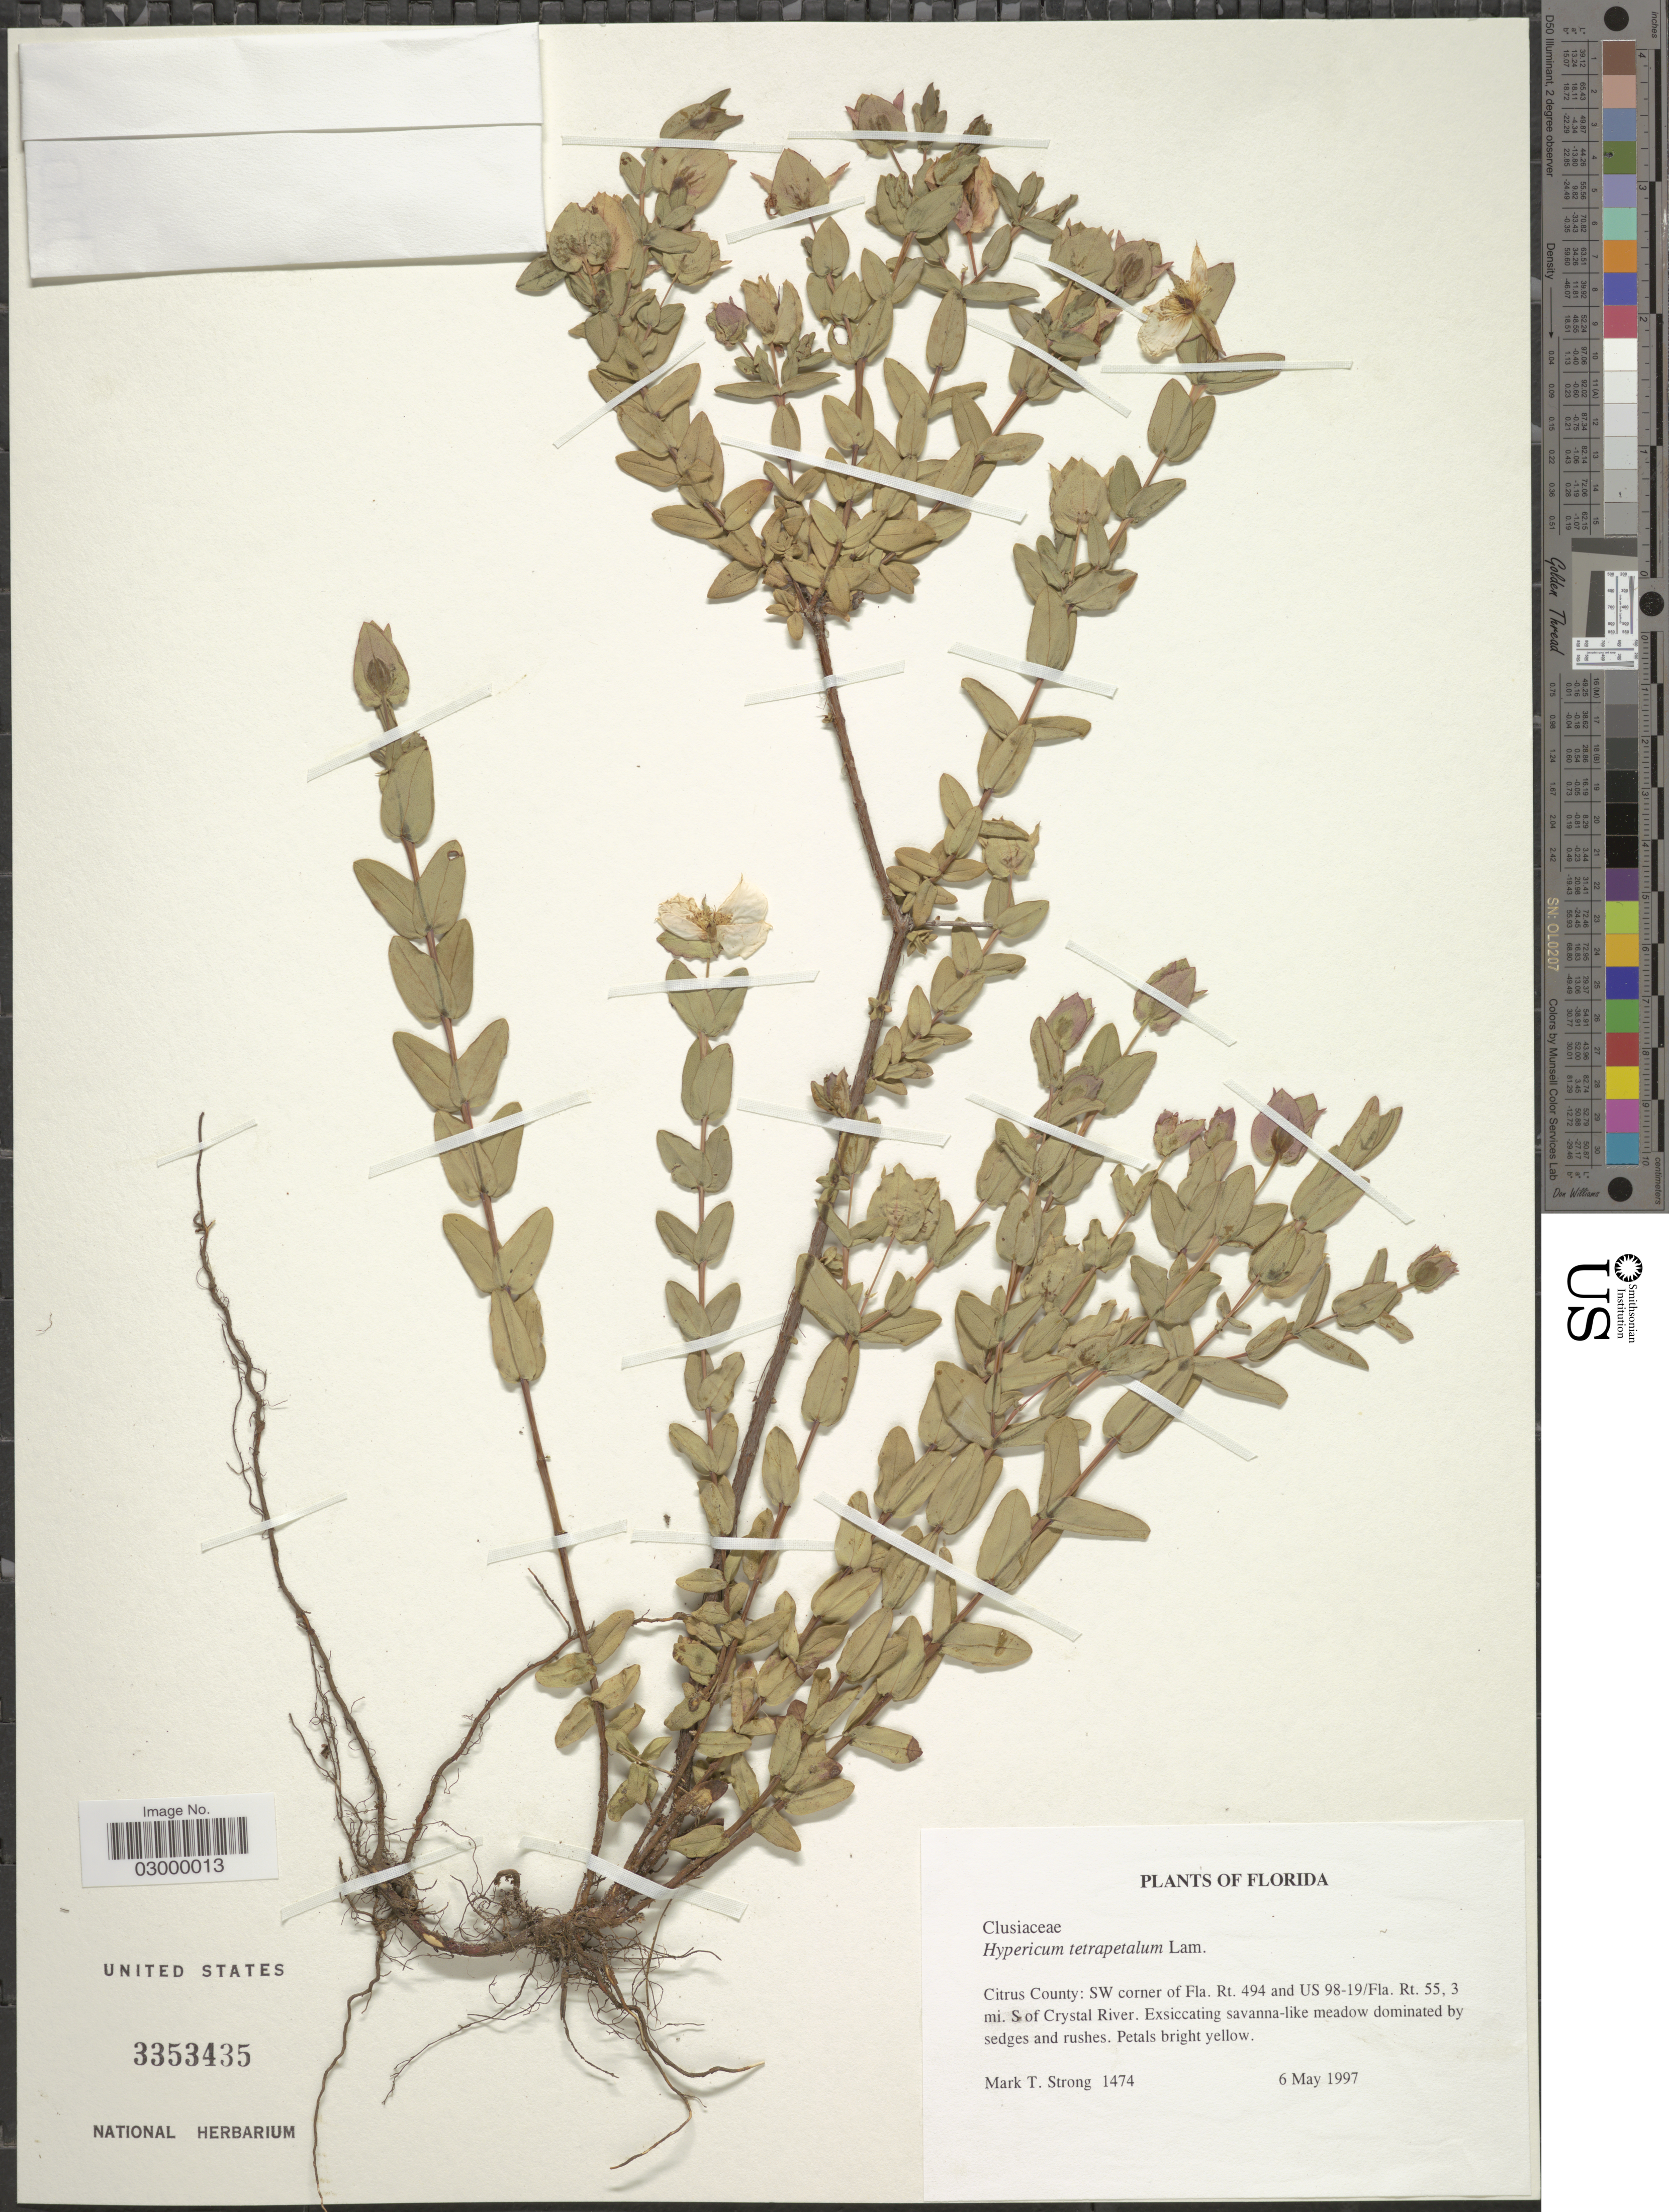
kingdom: Plantae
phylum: Tracheophyta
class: Magnoliopsida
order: Malpighiales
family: Hypericaceae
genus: Hypericum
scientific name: Hypericum tetrapetalum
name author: Lam.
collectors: M. T. Strong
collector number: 1474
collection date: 1997-05-06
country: United States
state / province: Florida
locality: Citrus County: SW corner of Fla. Rt. 494 and US 98-19/Fla. Rt. 55, 3 mi. S of Crystal River.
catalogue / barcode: US 3353435